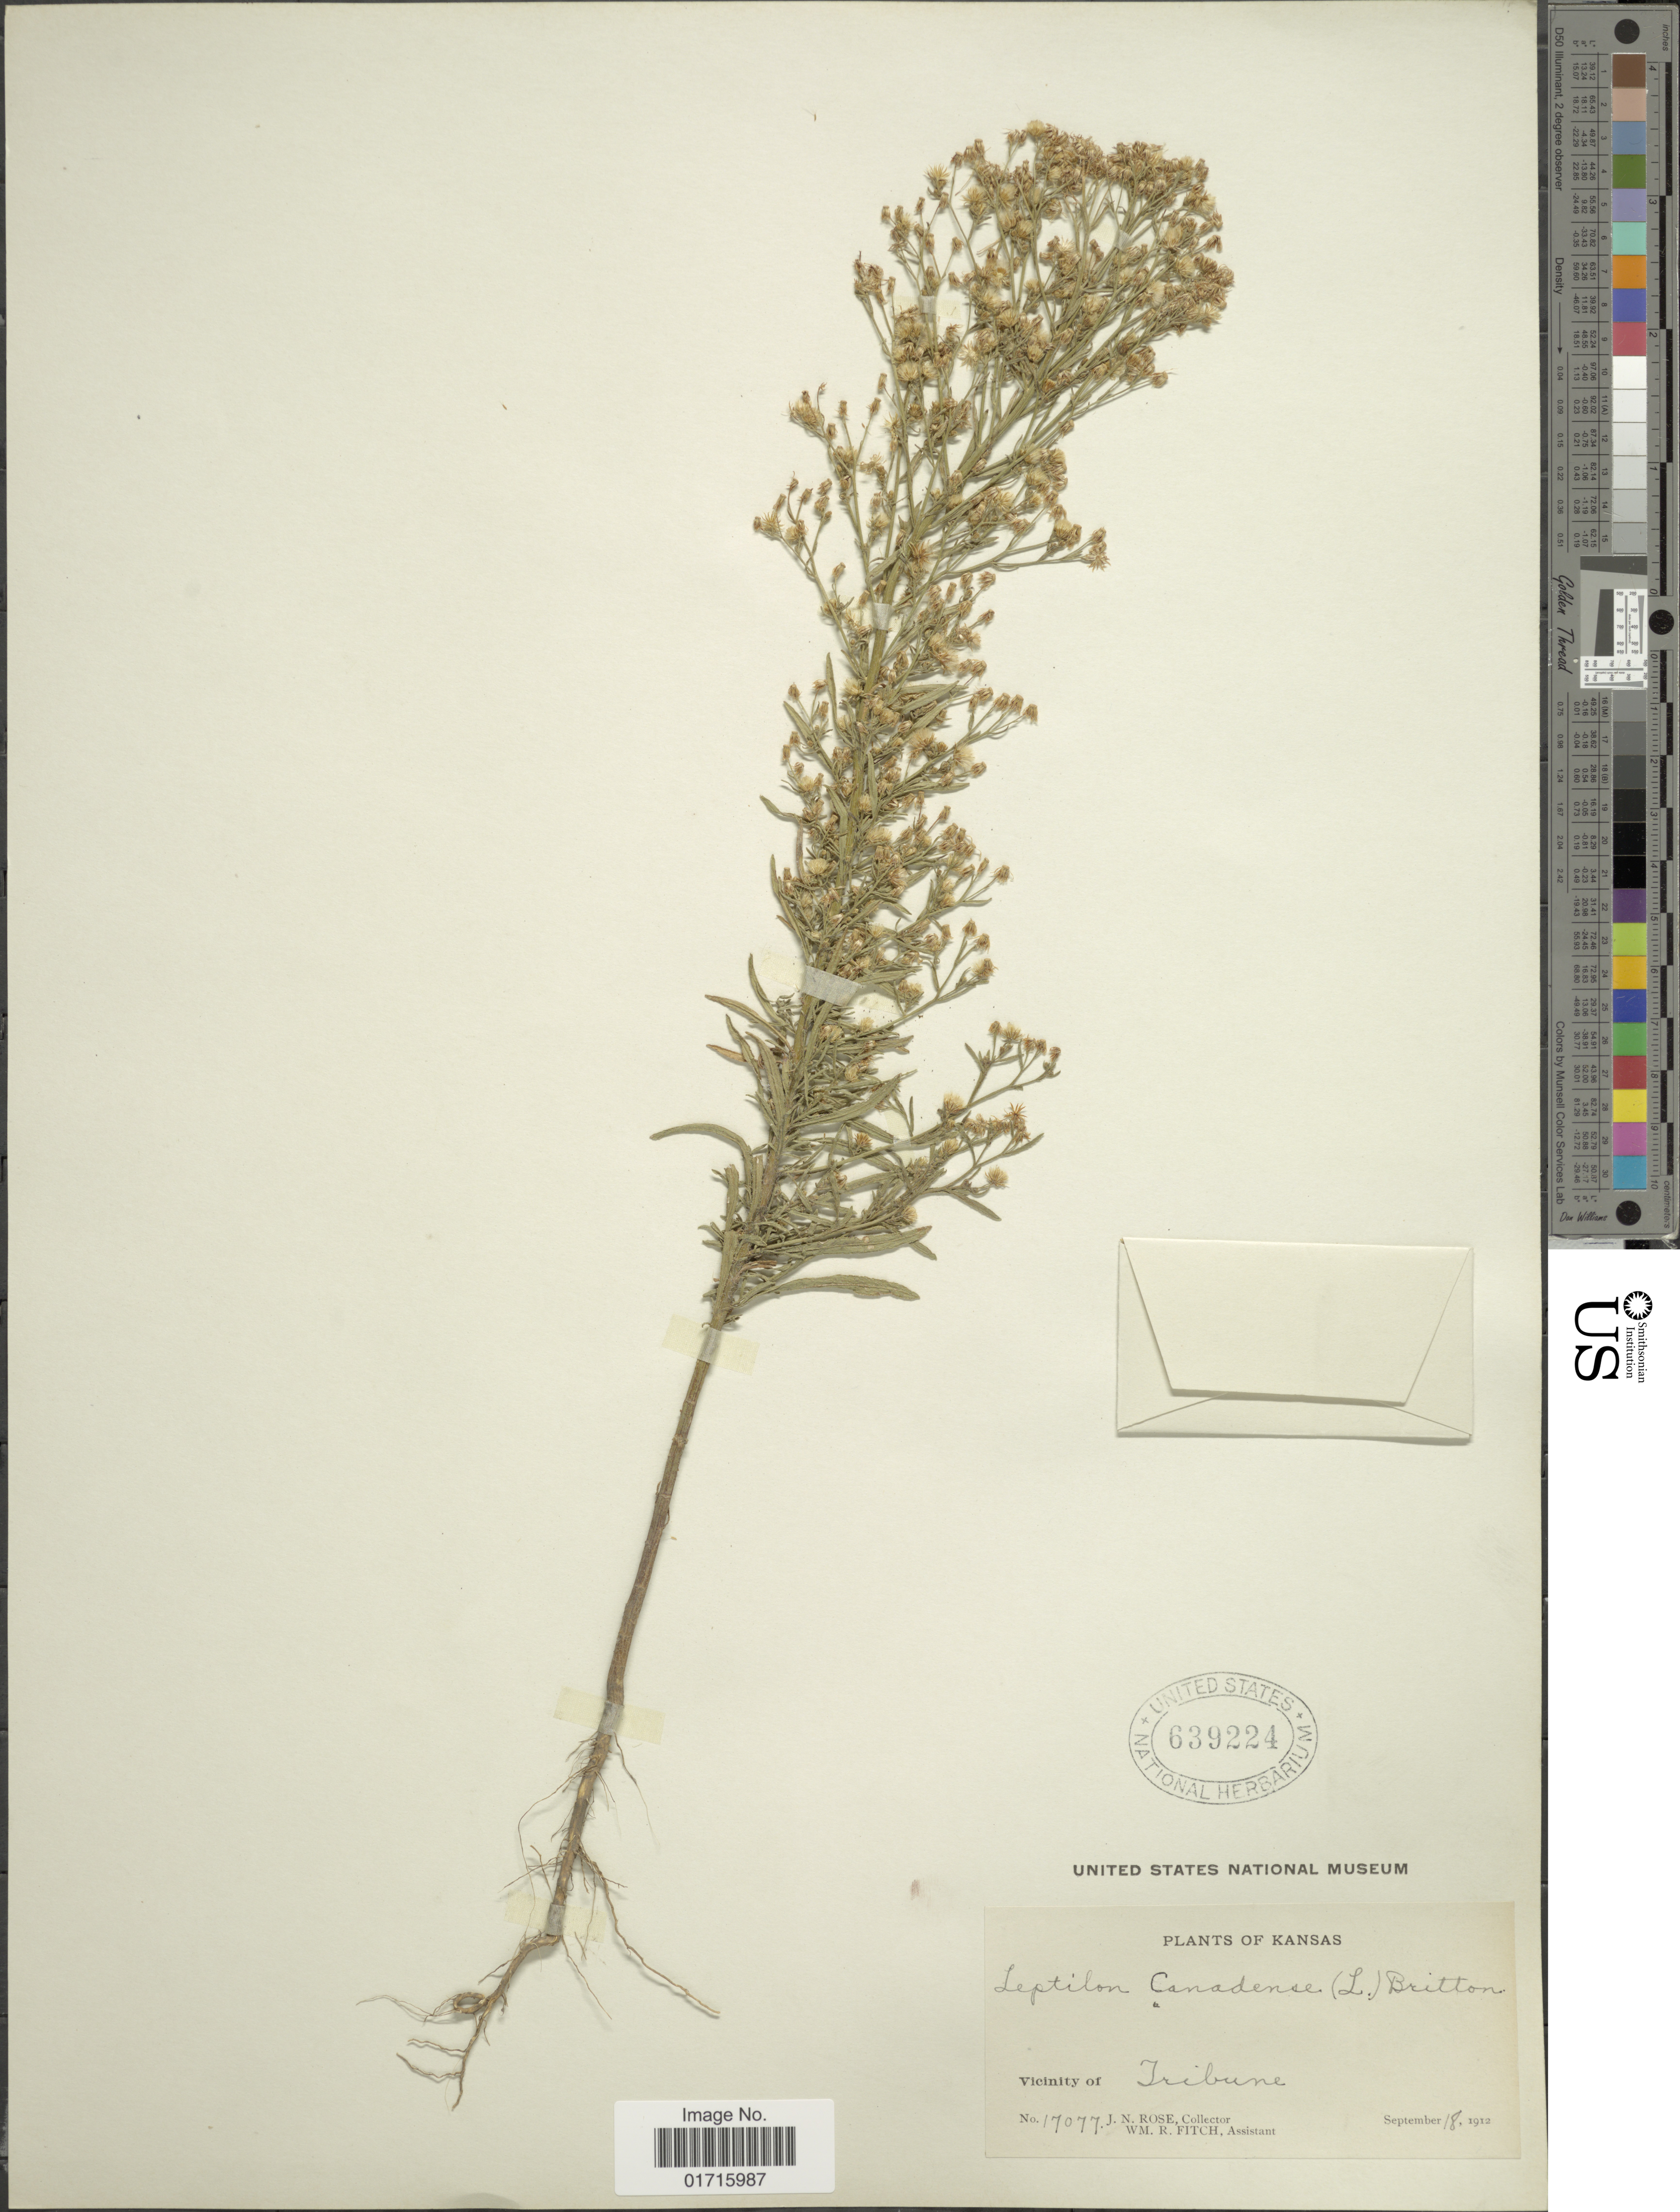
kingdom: Plantae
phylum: Tracheophyta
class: Magnoliopsida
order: Asterales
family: Asteraceae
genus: Conyza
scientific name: Conyza canadensis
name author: (L.) Cronq.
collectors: J. N. Rose & W. R. Fitch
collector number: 17077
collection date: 1912-09-18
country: United States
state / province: Kansas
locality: Vicinity of Tribune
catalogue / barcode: US 639224